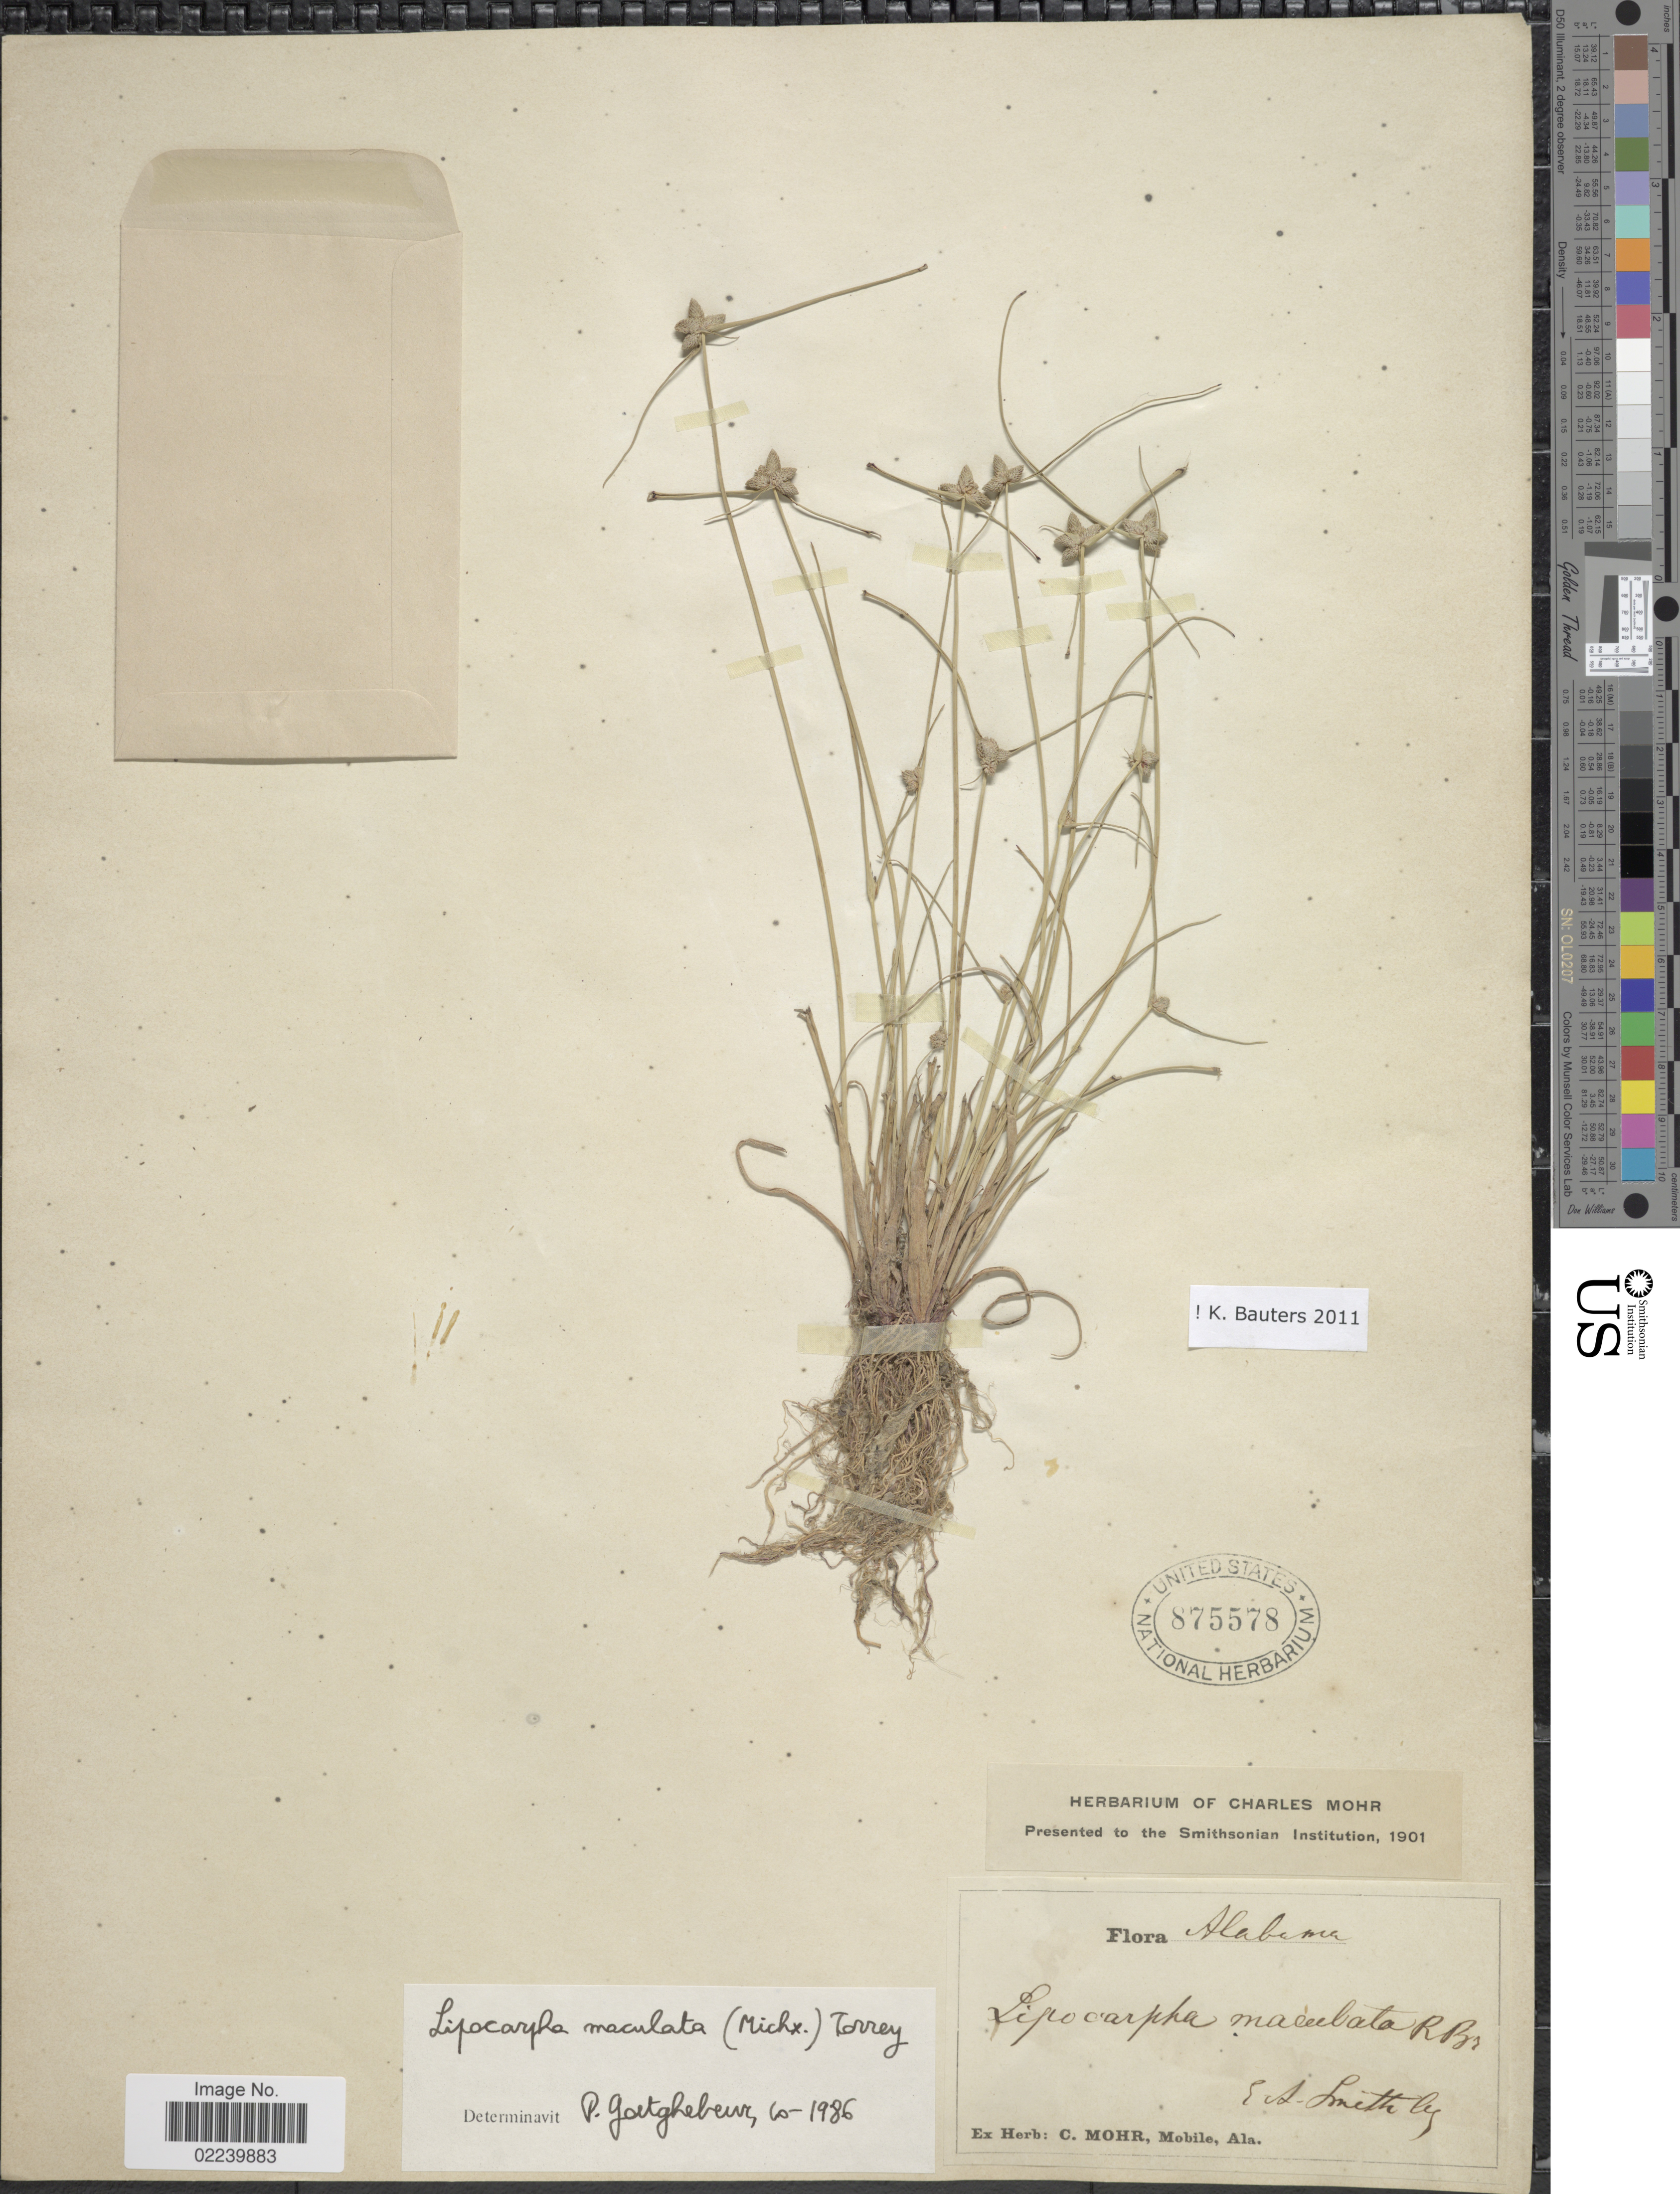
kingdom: Plantae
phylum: Tracheophyta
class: Liliopsida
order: Poales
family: Cyperaceae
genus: Cyperus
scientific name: Cyperus neotropicalis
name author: Alain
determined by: Strong, M. T., (US), Smithsonian Institution - National Museum of Natural History (UNITED STATES)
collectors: E. A. Smith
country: United States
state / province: Alabama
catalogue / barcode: US 875578